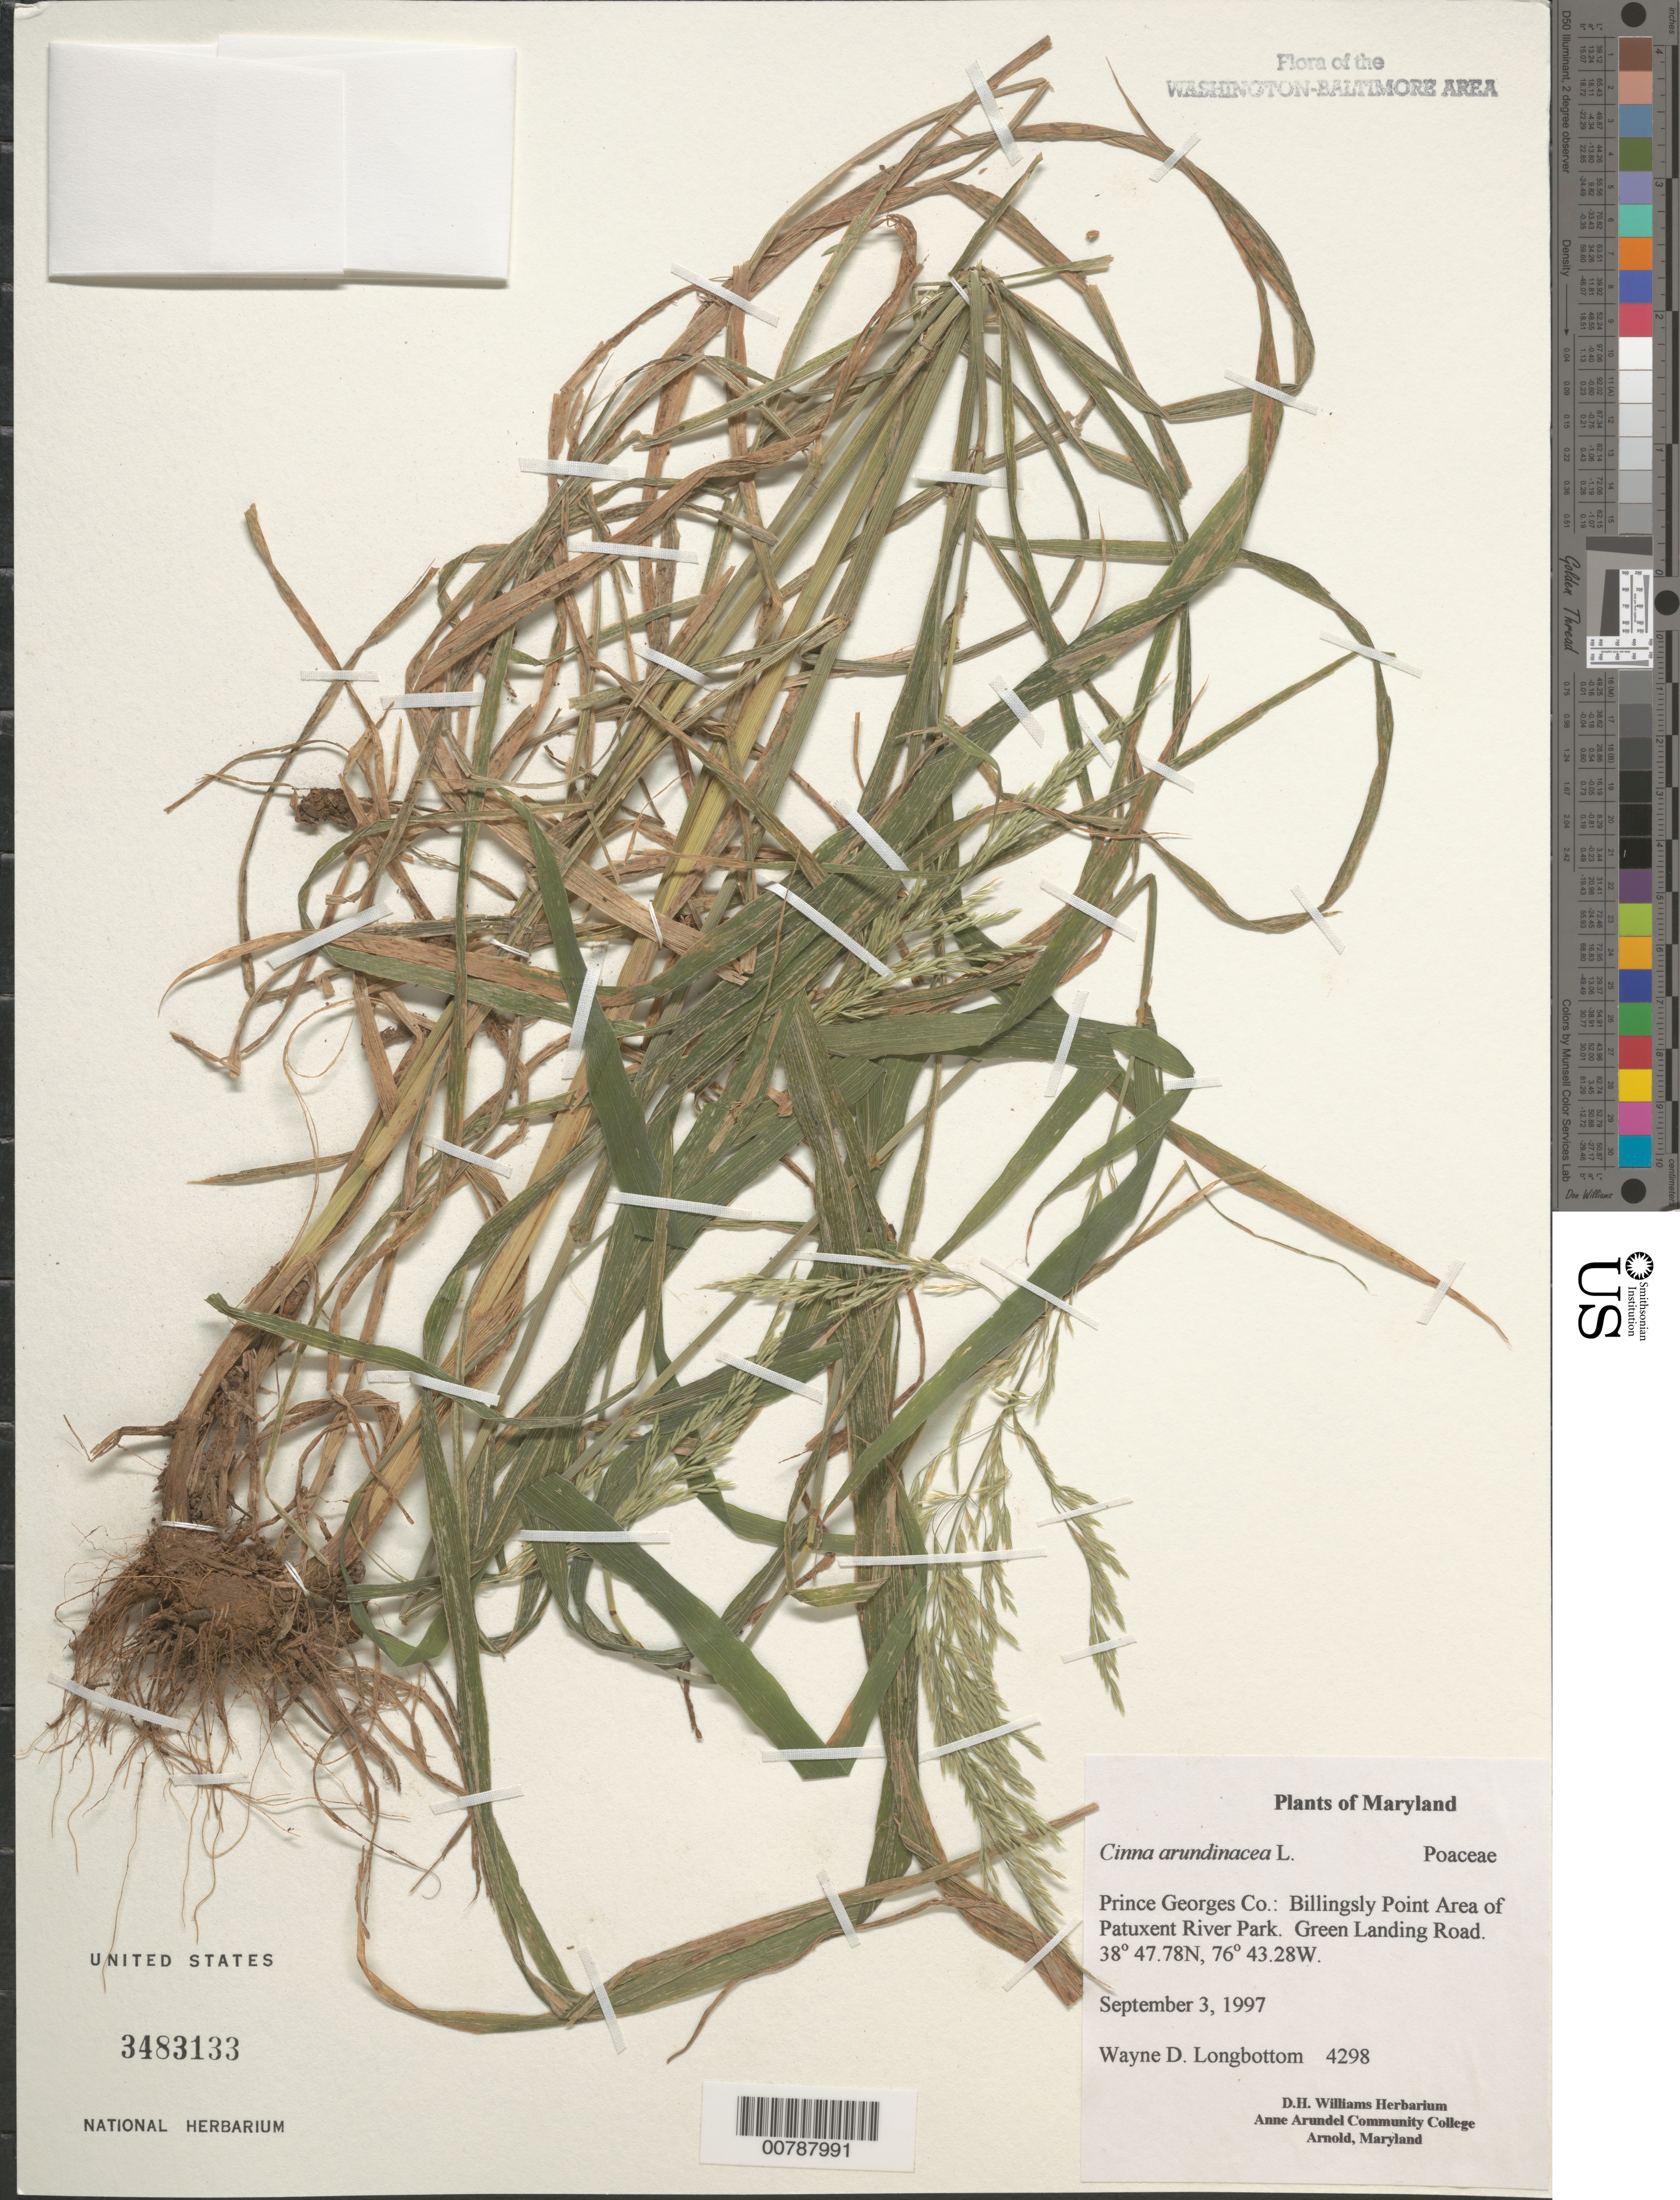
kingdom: Plantae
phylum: Tracheophyta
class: Liliopsida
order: Poales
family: Poaceae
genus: Cinna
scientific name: Cinna arundinacea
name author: L.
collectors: W. D. Longbottom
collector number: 4298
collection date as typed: September 3, 1997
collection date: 1997-09-03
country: United States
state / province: Maryland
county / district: Prince George's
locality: Billingsly Point Area of Patuxent River Park. Green Landing Road.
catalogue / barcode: US 3483133